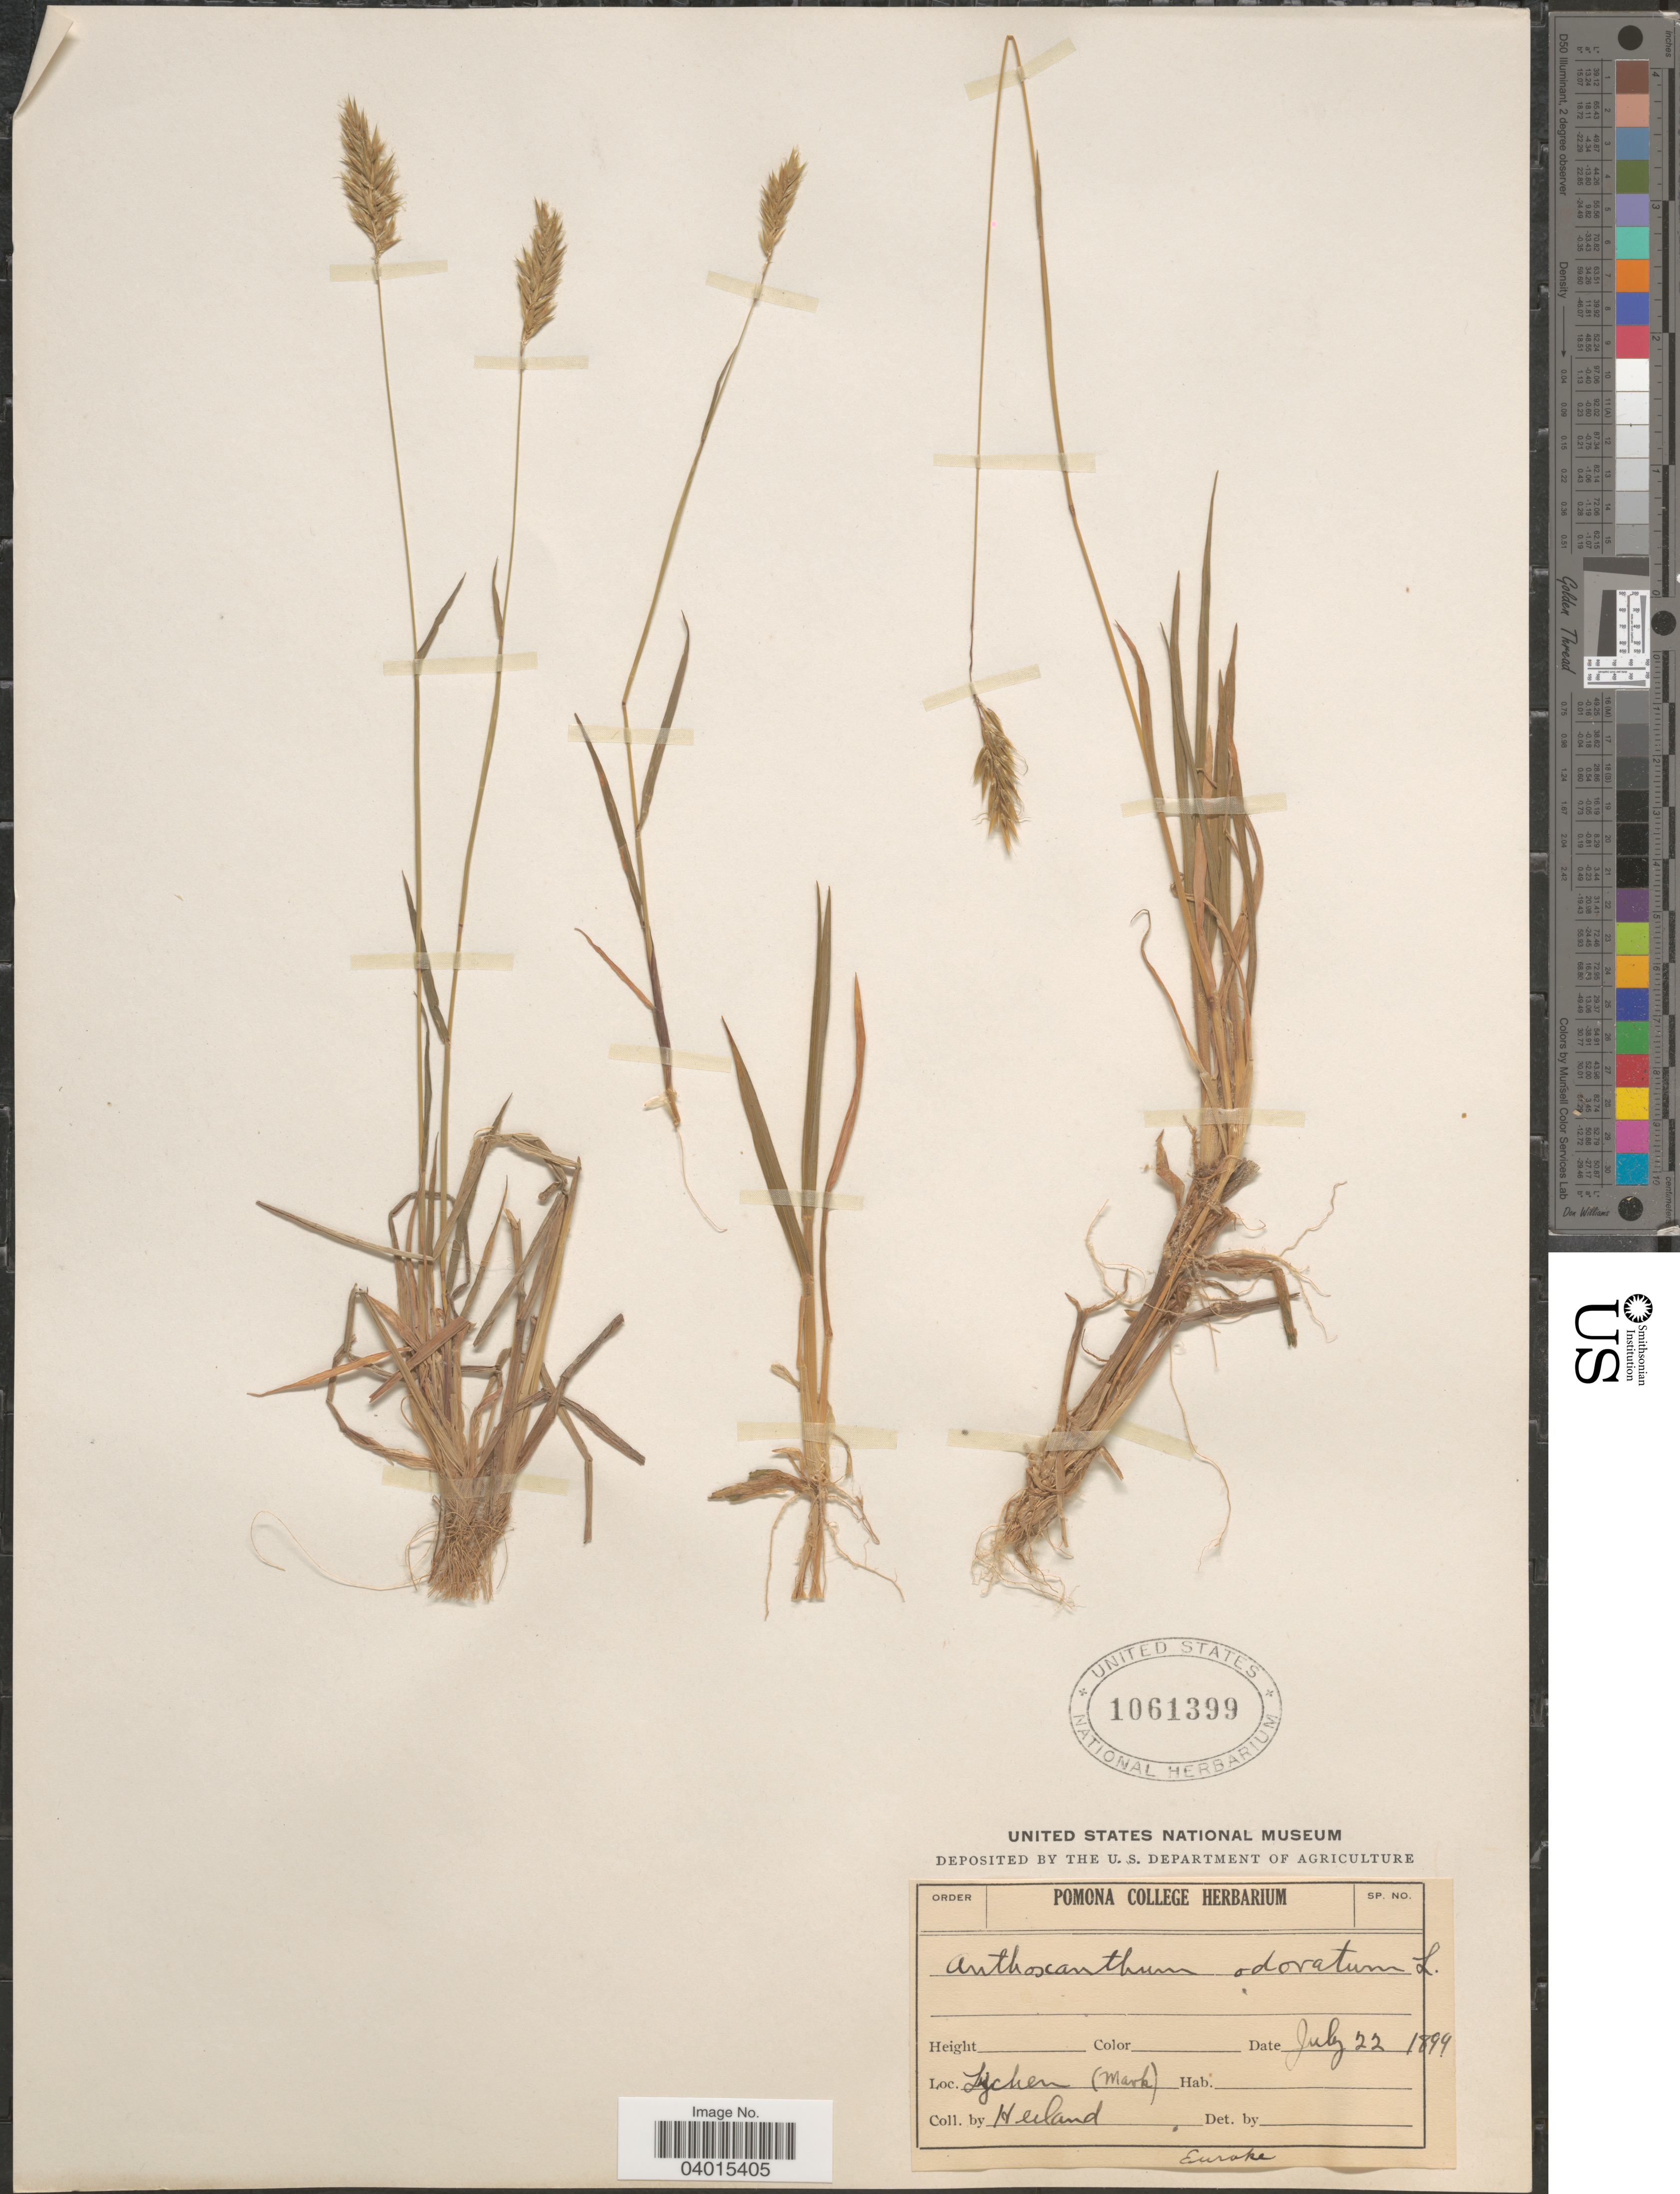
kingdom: Plantae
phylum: Tracheophyta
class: Liliopsida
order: Poales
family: Poaceae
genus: Anthoxanthum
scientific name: Anthoxanthum odoratum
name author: L.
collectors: -. Heiland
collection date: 1899-07-22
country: Germany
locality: Lychen (Mark). Europe.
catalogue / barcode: US 1061399